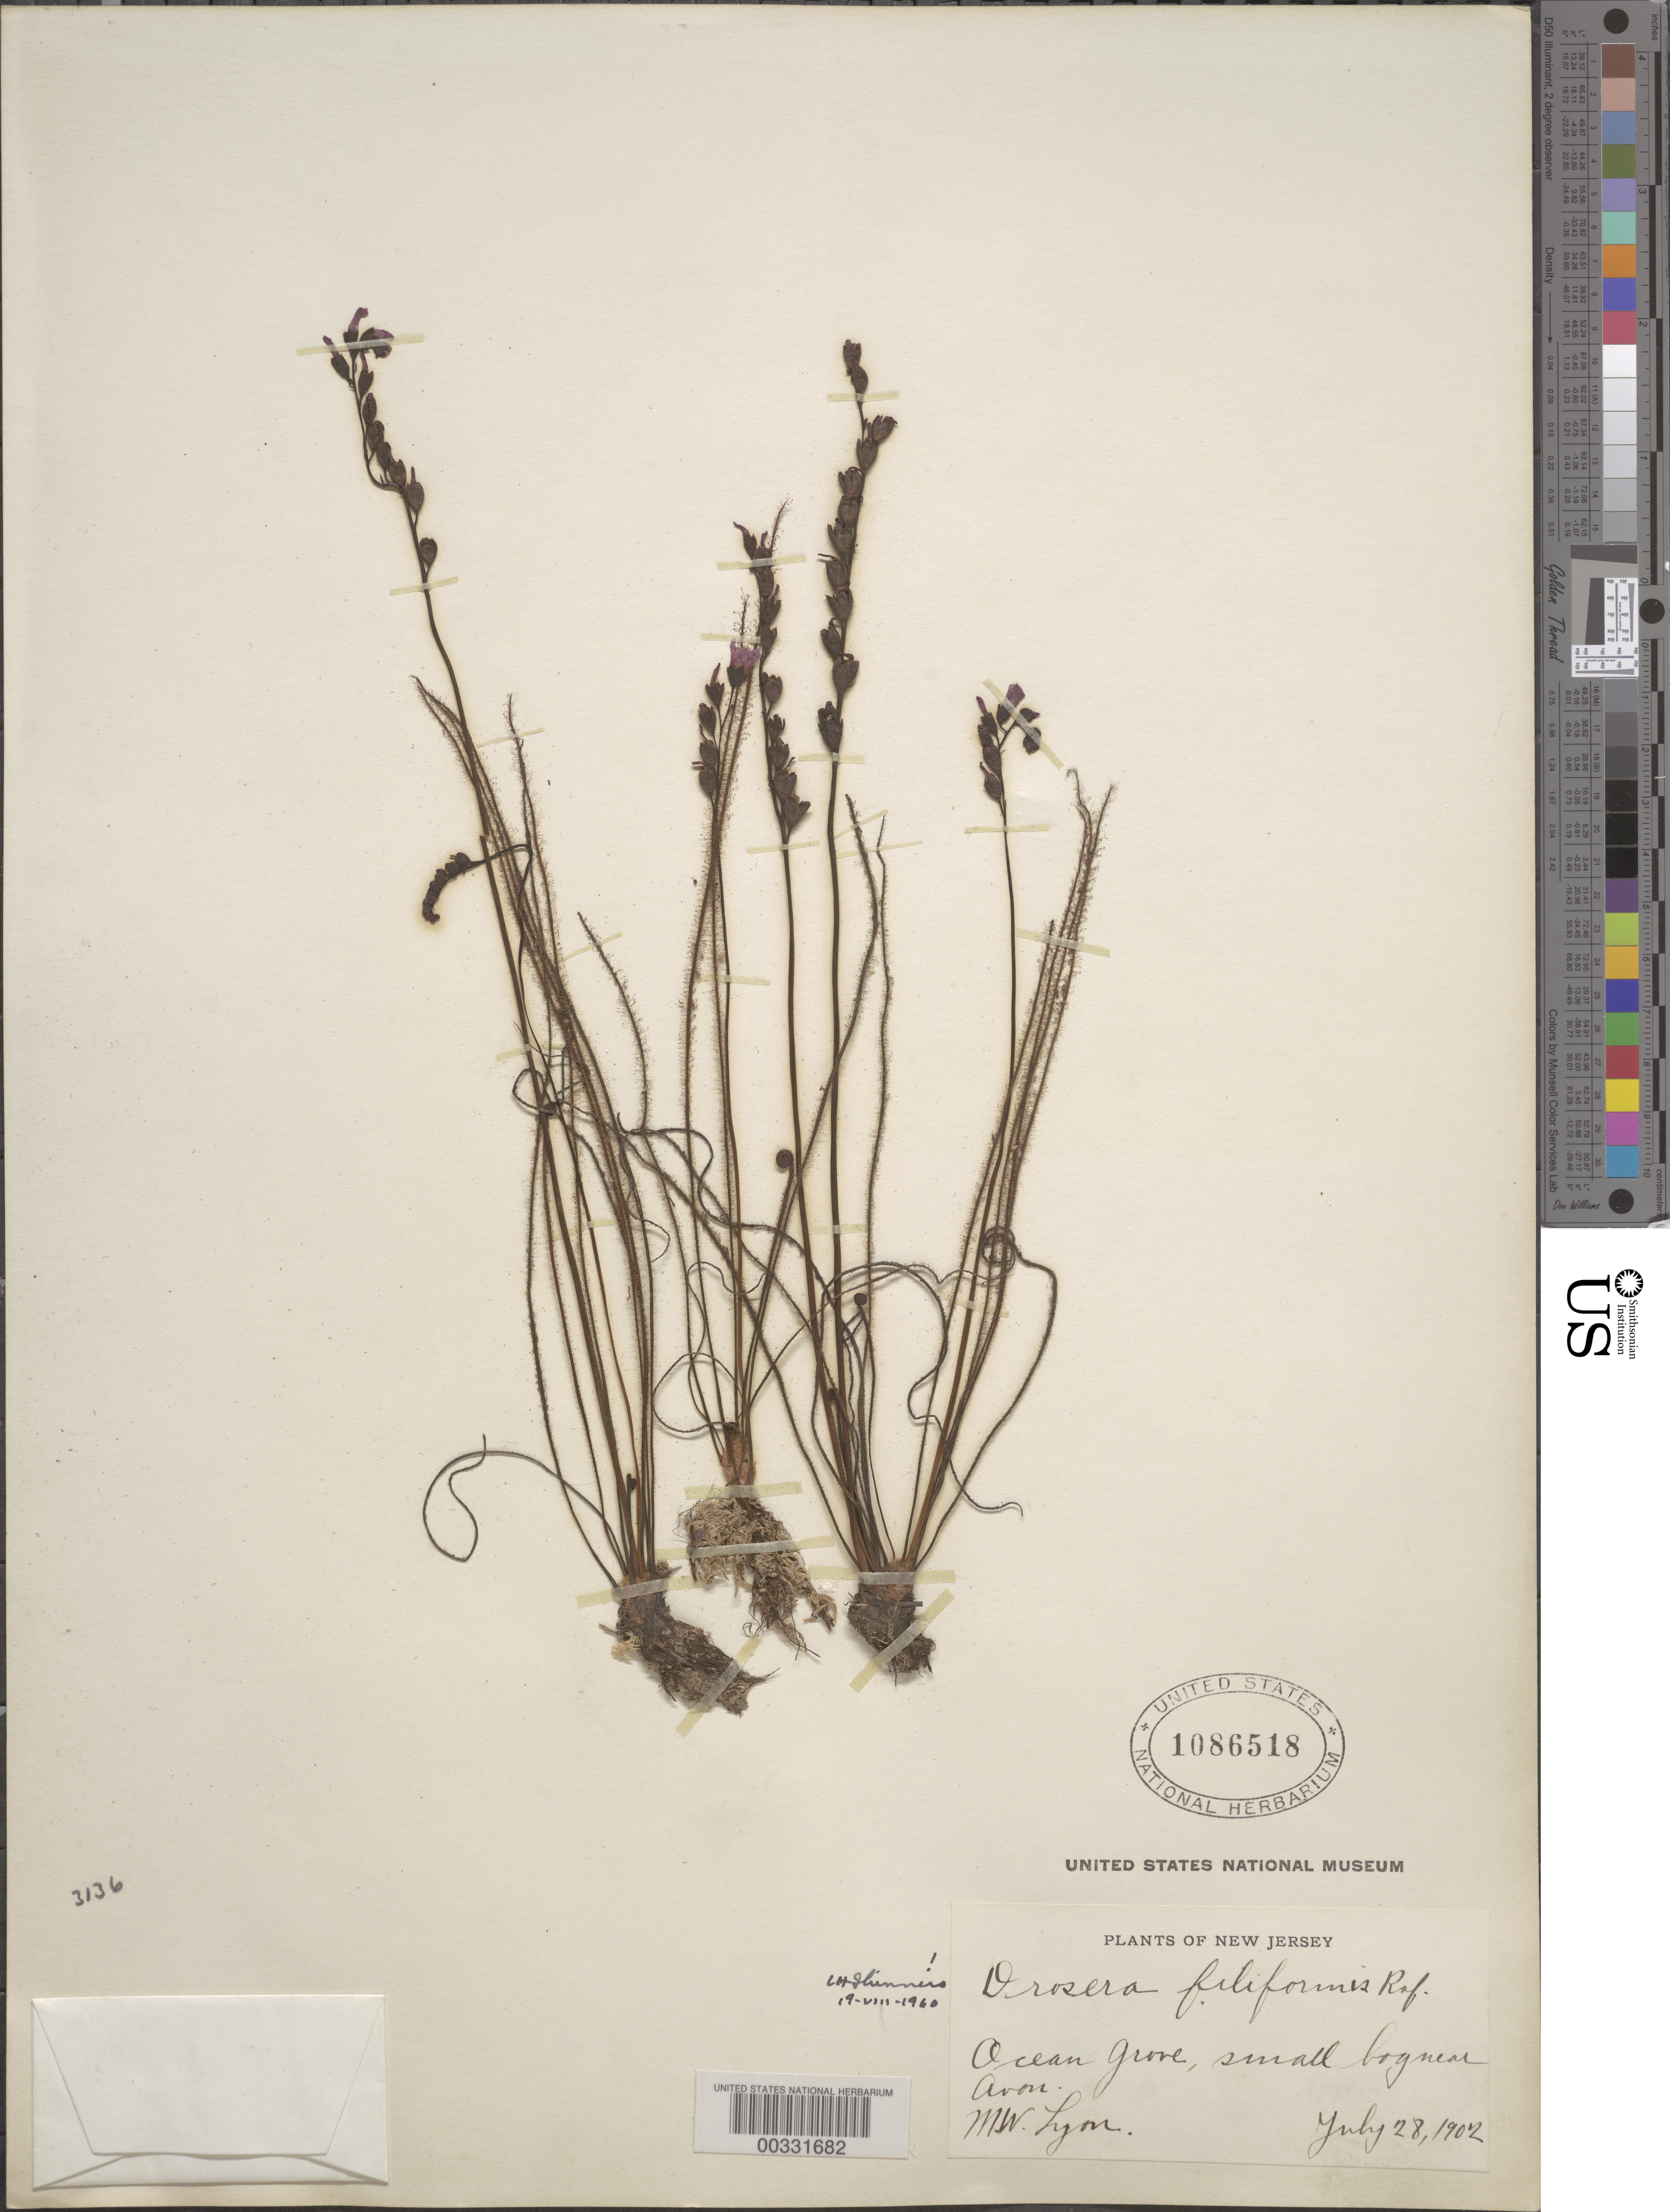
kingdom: Plantae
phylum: Tracheophyta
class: Magnoliopsida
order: Caryophyllales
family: Droseraceae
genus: Drosera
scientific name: Drosera filiformis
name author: Raf.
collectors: M. W. Lyon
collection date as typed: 28 Jul 1902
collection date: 1902-07-28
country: United States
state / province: New Jersey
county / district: Monmouth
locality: Ocean grove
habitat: Small bog near avon.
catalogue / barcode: US 1086518